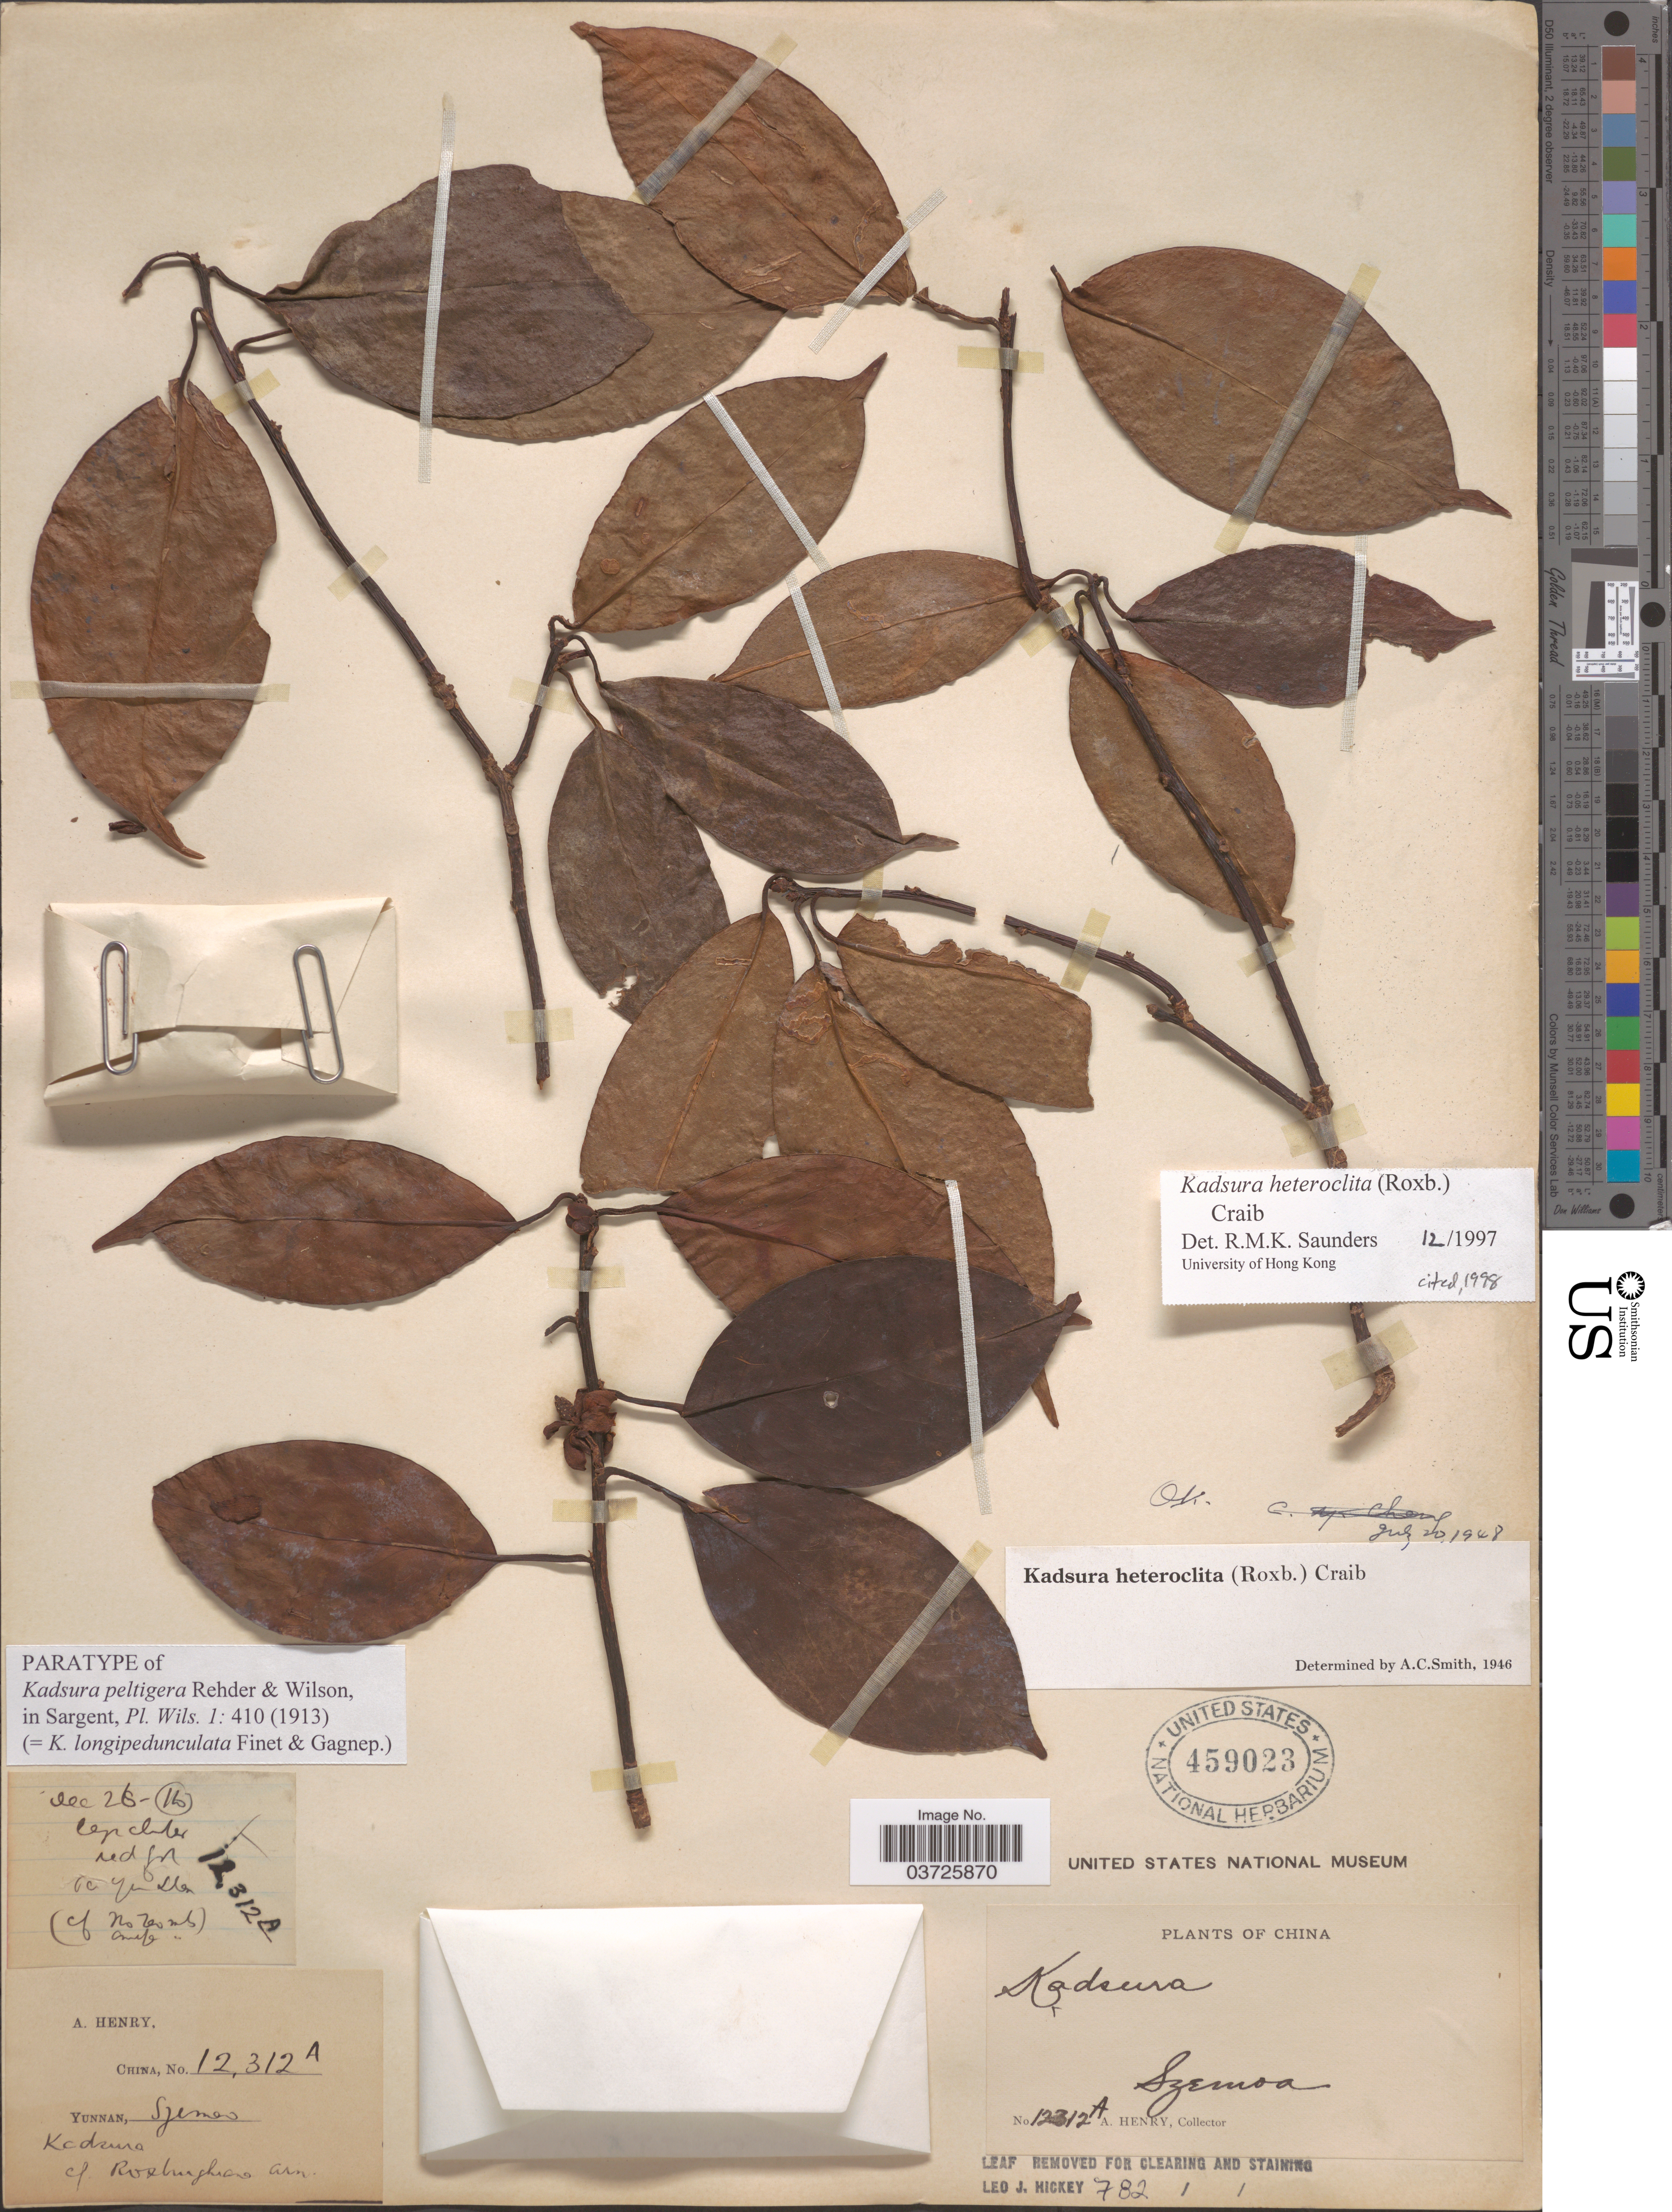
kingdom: Plantae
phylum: Tracheophyta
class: Magnoliopsida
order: Austrobaileyales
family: Schisandraceae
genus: Kadsura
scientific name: Kadsura heteroclita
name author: (Roxb.) Craib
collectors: A. Henry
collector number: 12312 A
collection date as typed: Transcribed d/m/y: /12/28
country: China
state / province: Yunnan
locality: Szemoa.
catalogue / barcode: US 459023